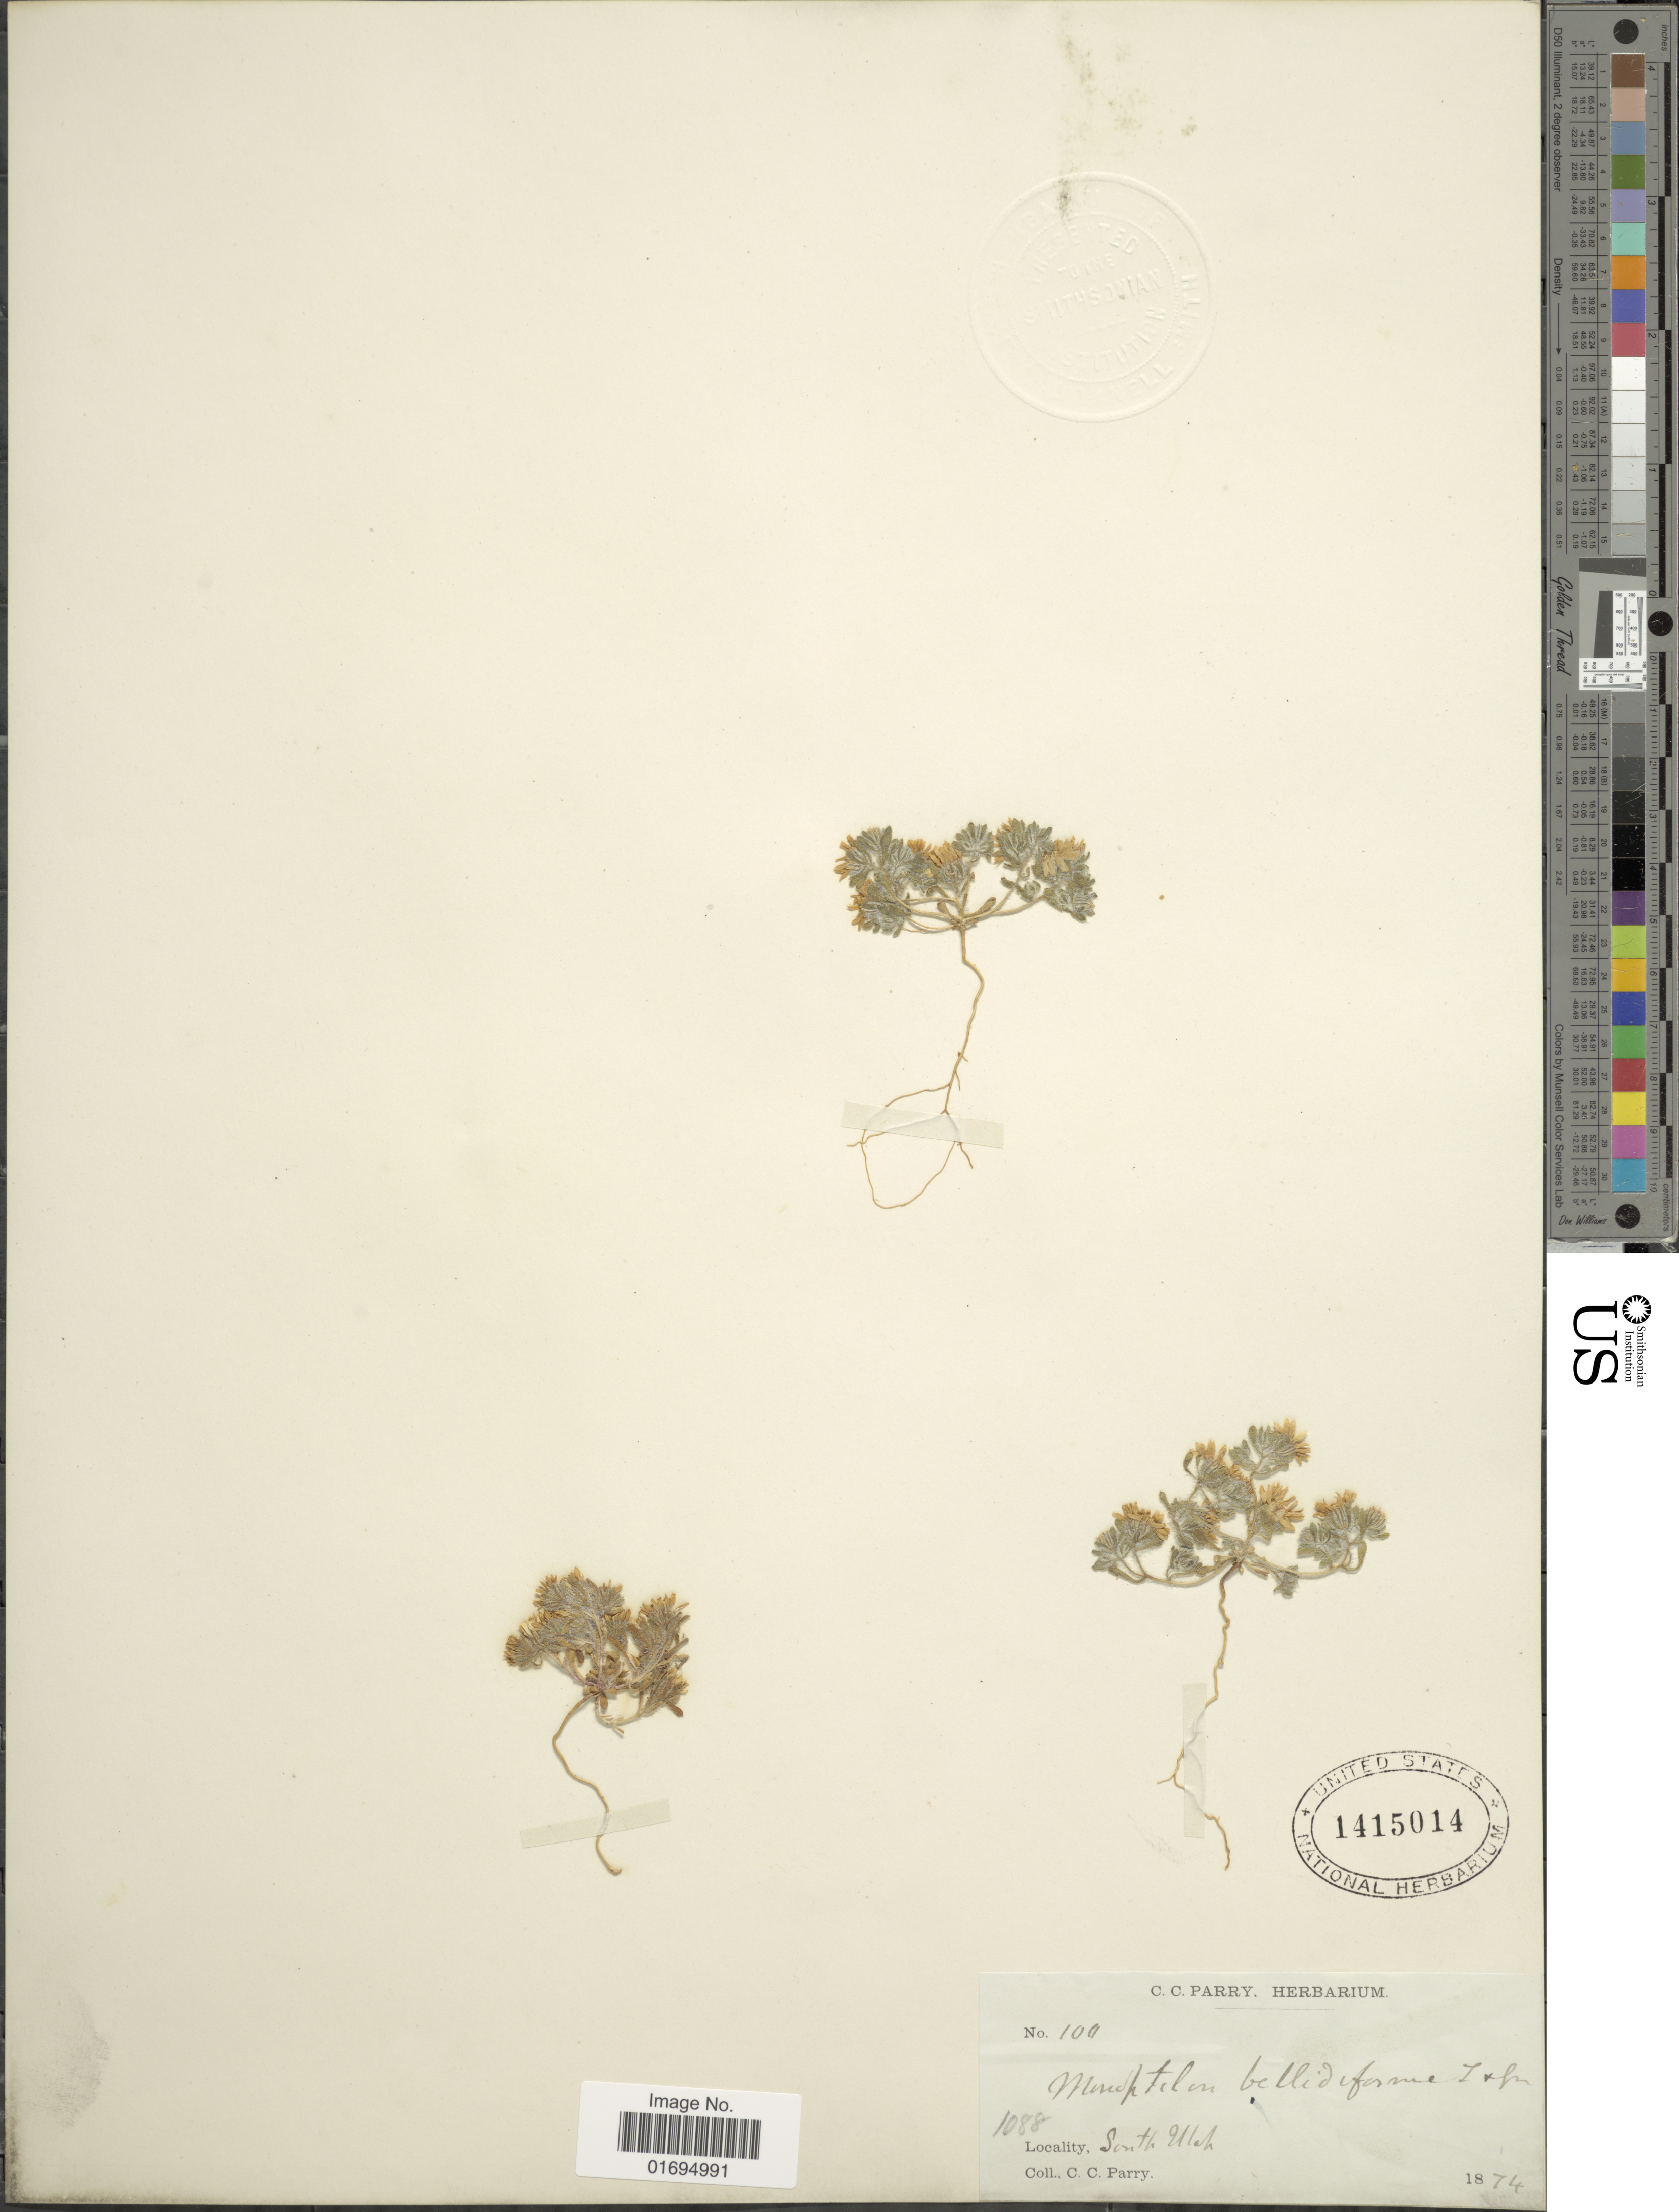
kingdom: Plantae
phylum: Tracheophyta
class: Magnoliopsida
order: Asterales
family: Asteraceae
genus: Monoptilon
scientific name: Monoptilon bellidiforme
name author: Torr. & A. Gray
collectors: C. C. Parry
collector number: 100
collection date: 1874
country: United States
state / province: Utah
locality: South Utah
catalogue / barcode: US 1415014